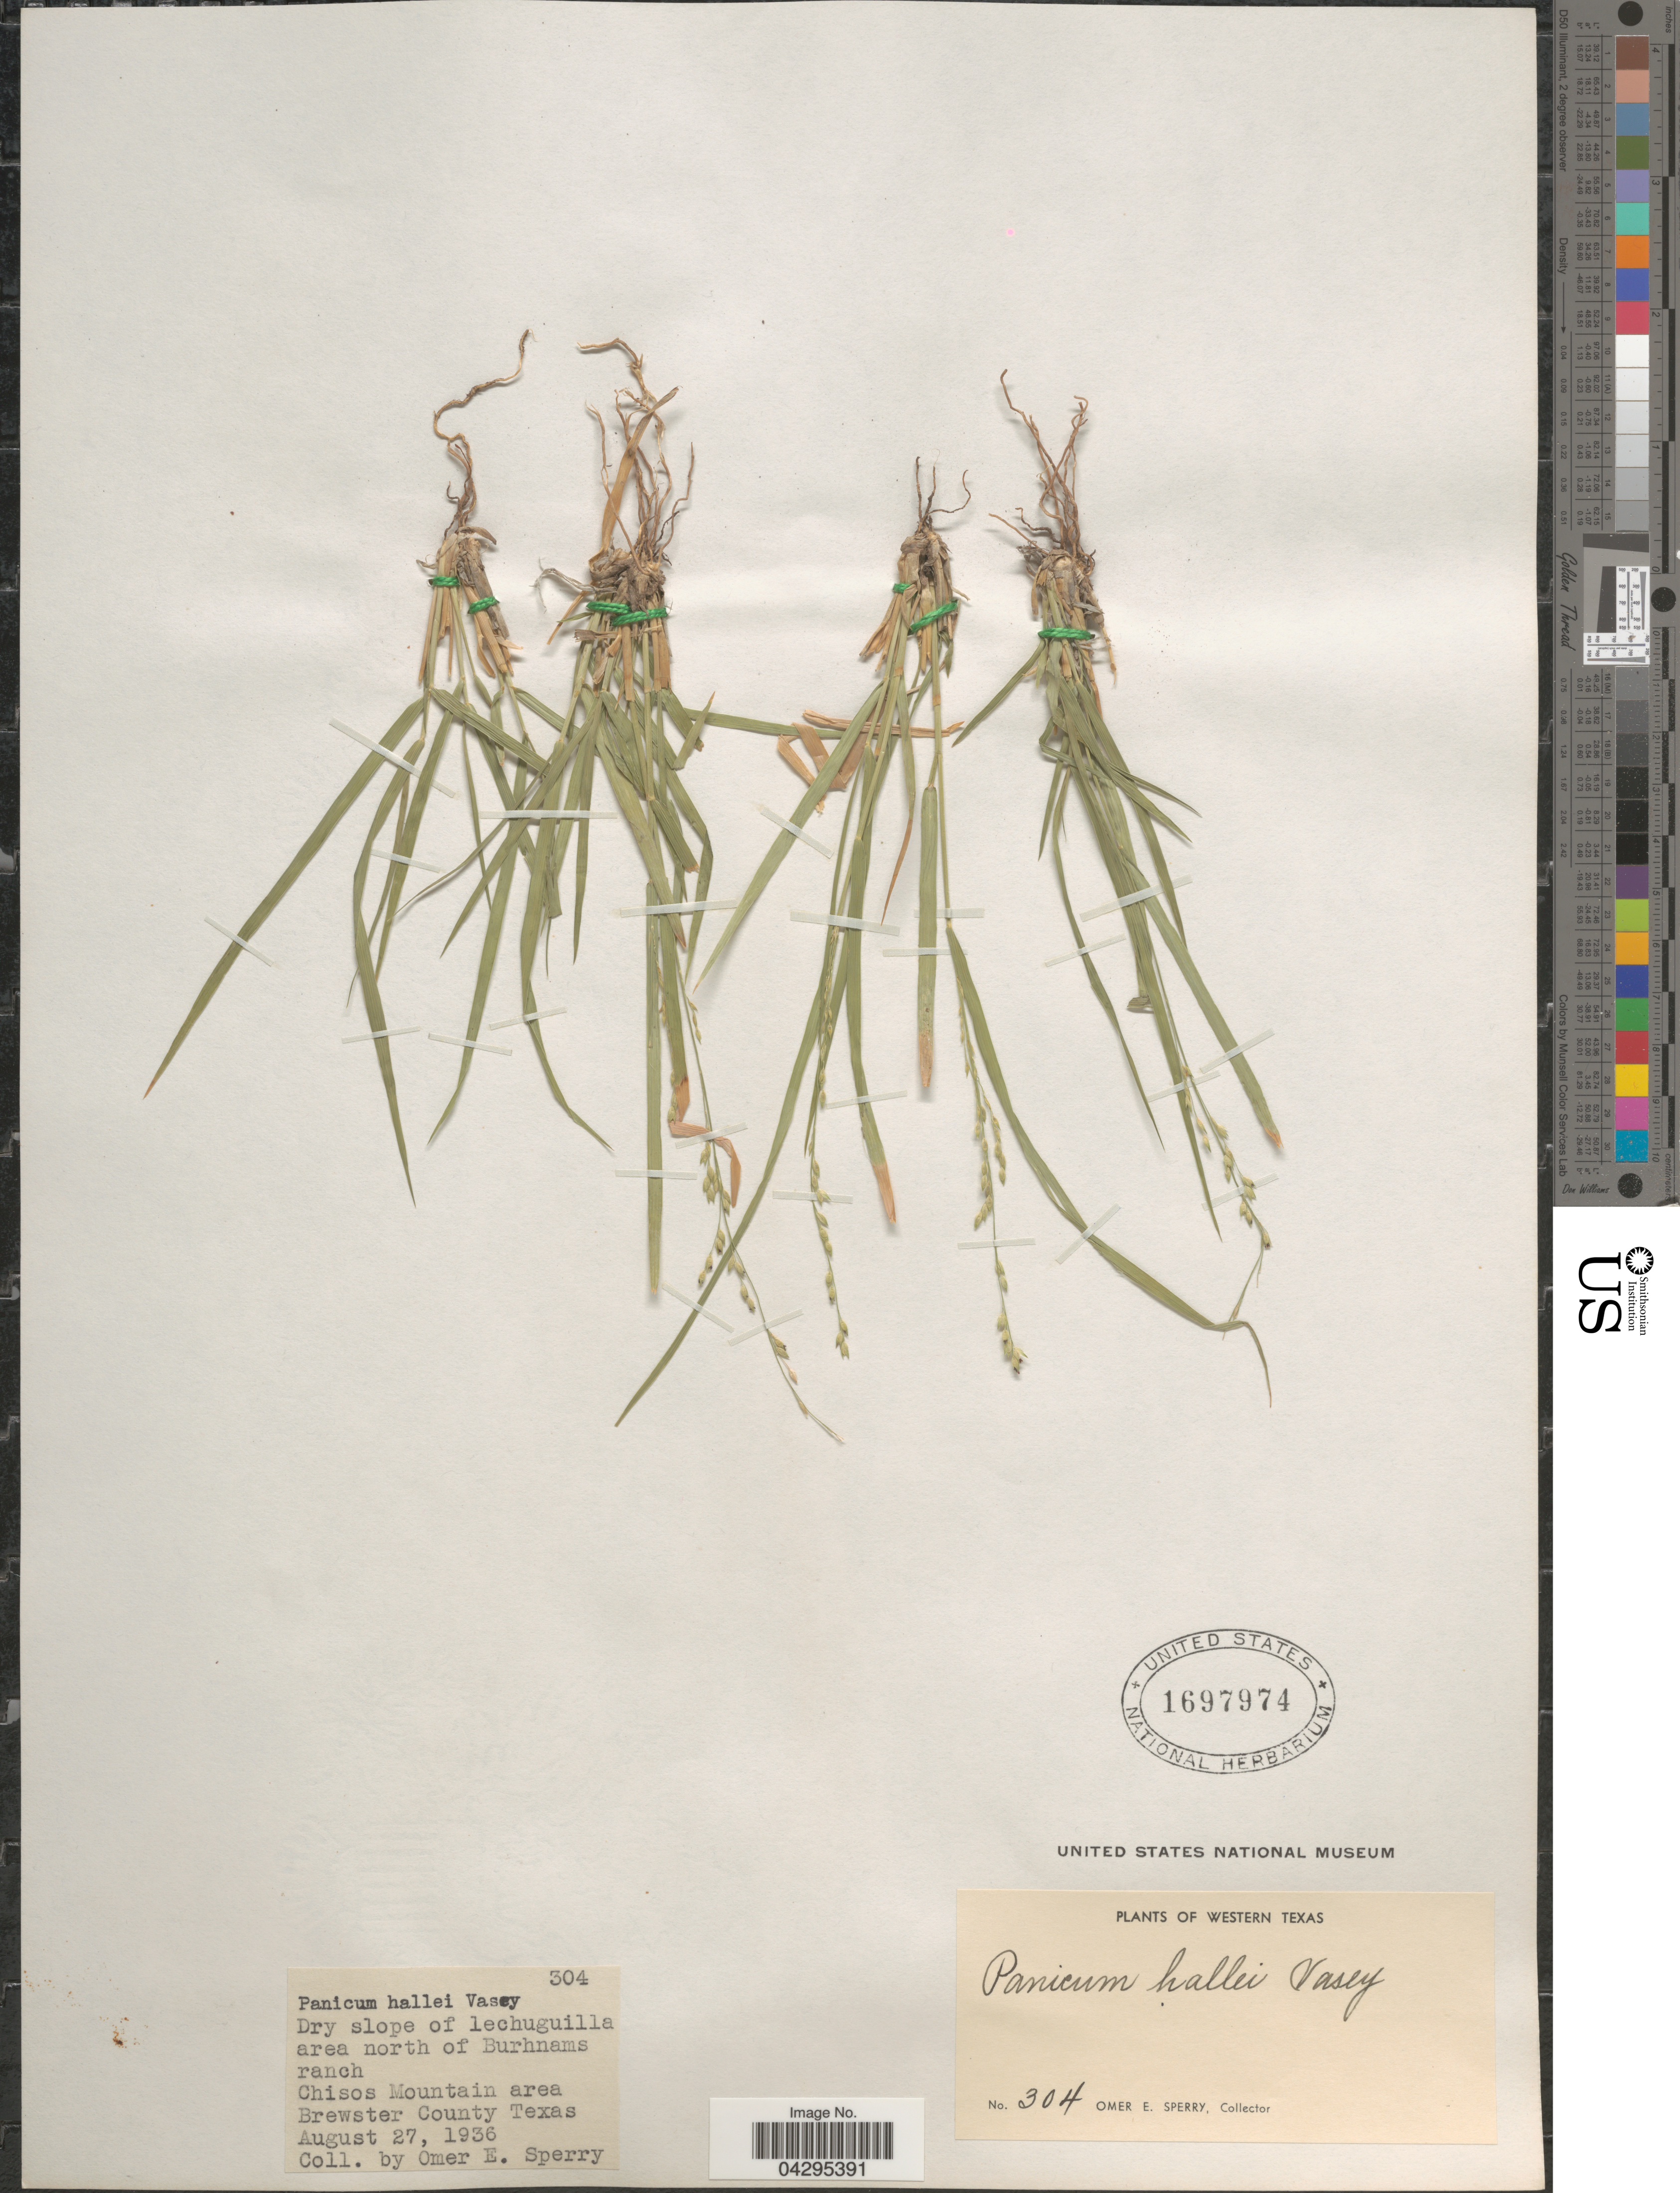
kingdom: Plantae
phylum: Tracheophyta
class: Liliopsida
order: Poales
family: Poaceae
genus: Panicum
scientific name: Panicum hallii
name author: Vasey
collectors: O. E. Sperry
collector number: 304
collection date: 1936-08-27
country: United States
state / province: Texas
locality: Dry slope of lechuguilla area north of Burhnams ranch. Chisos Mountain area. Brewster County.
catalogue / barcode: US 1697974